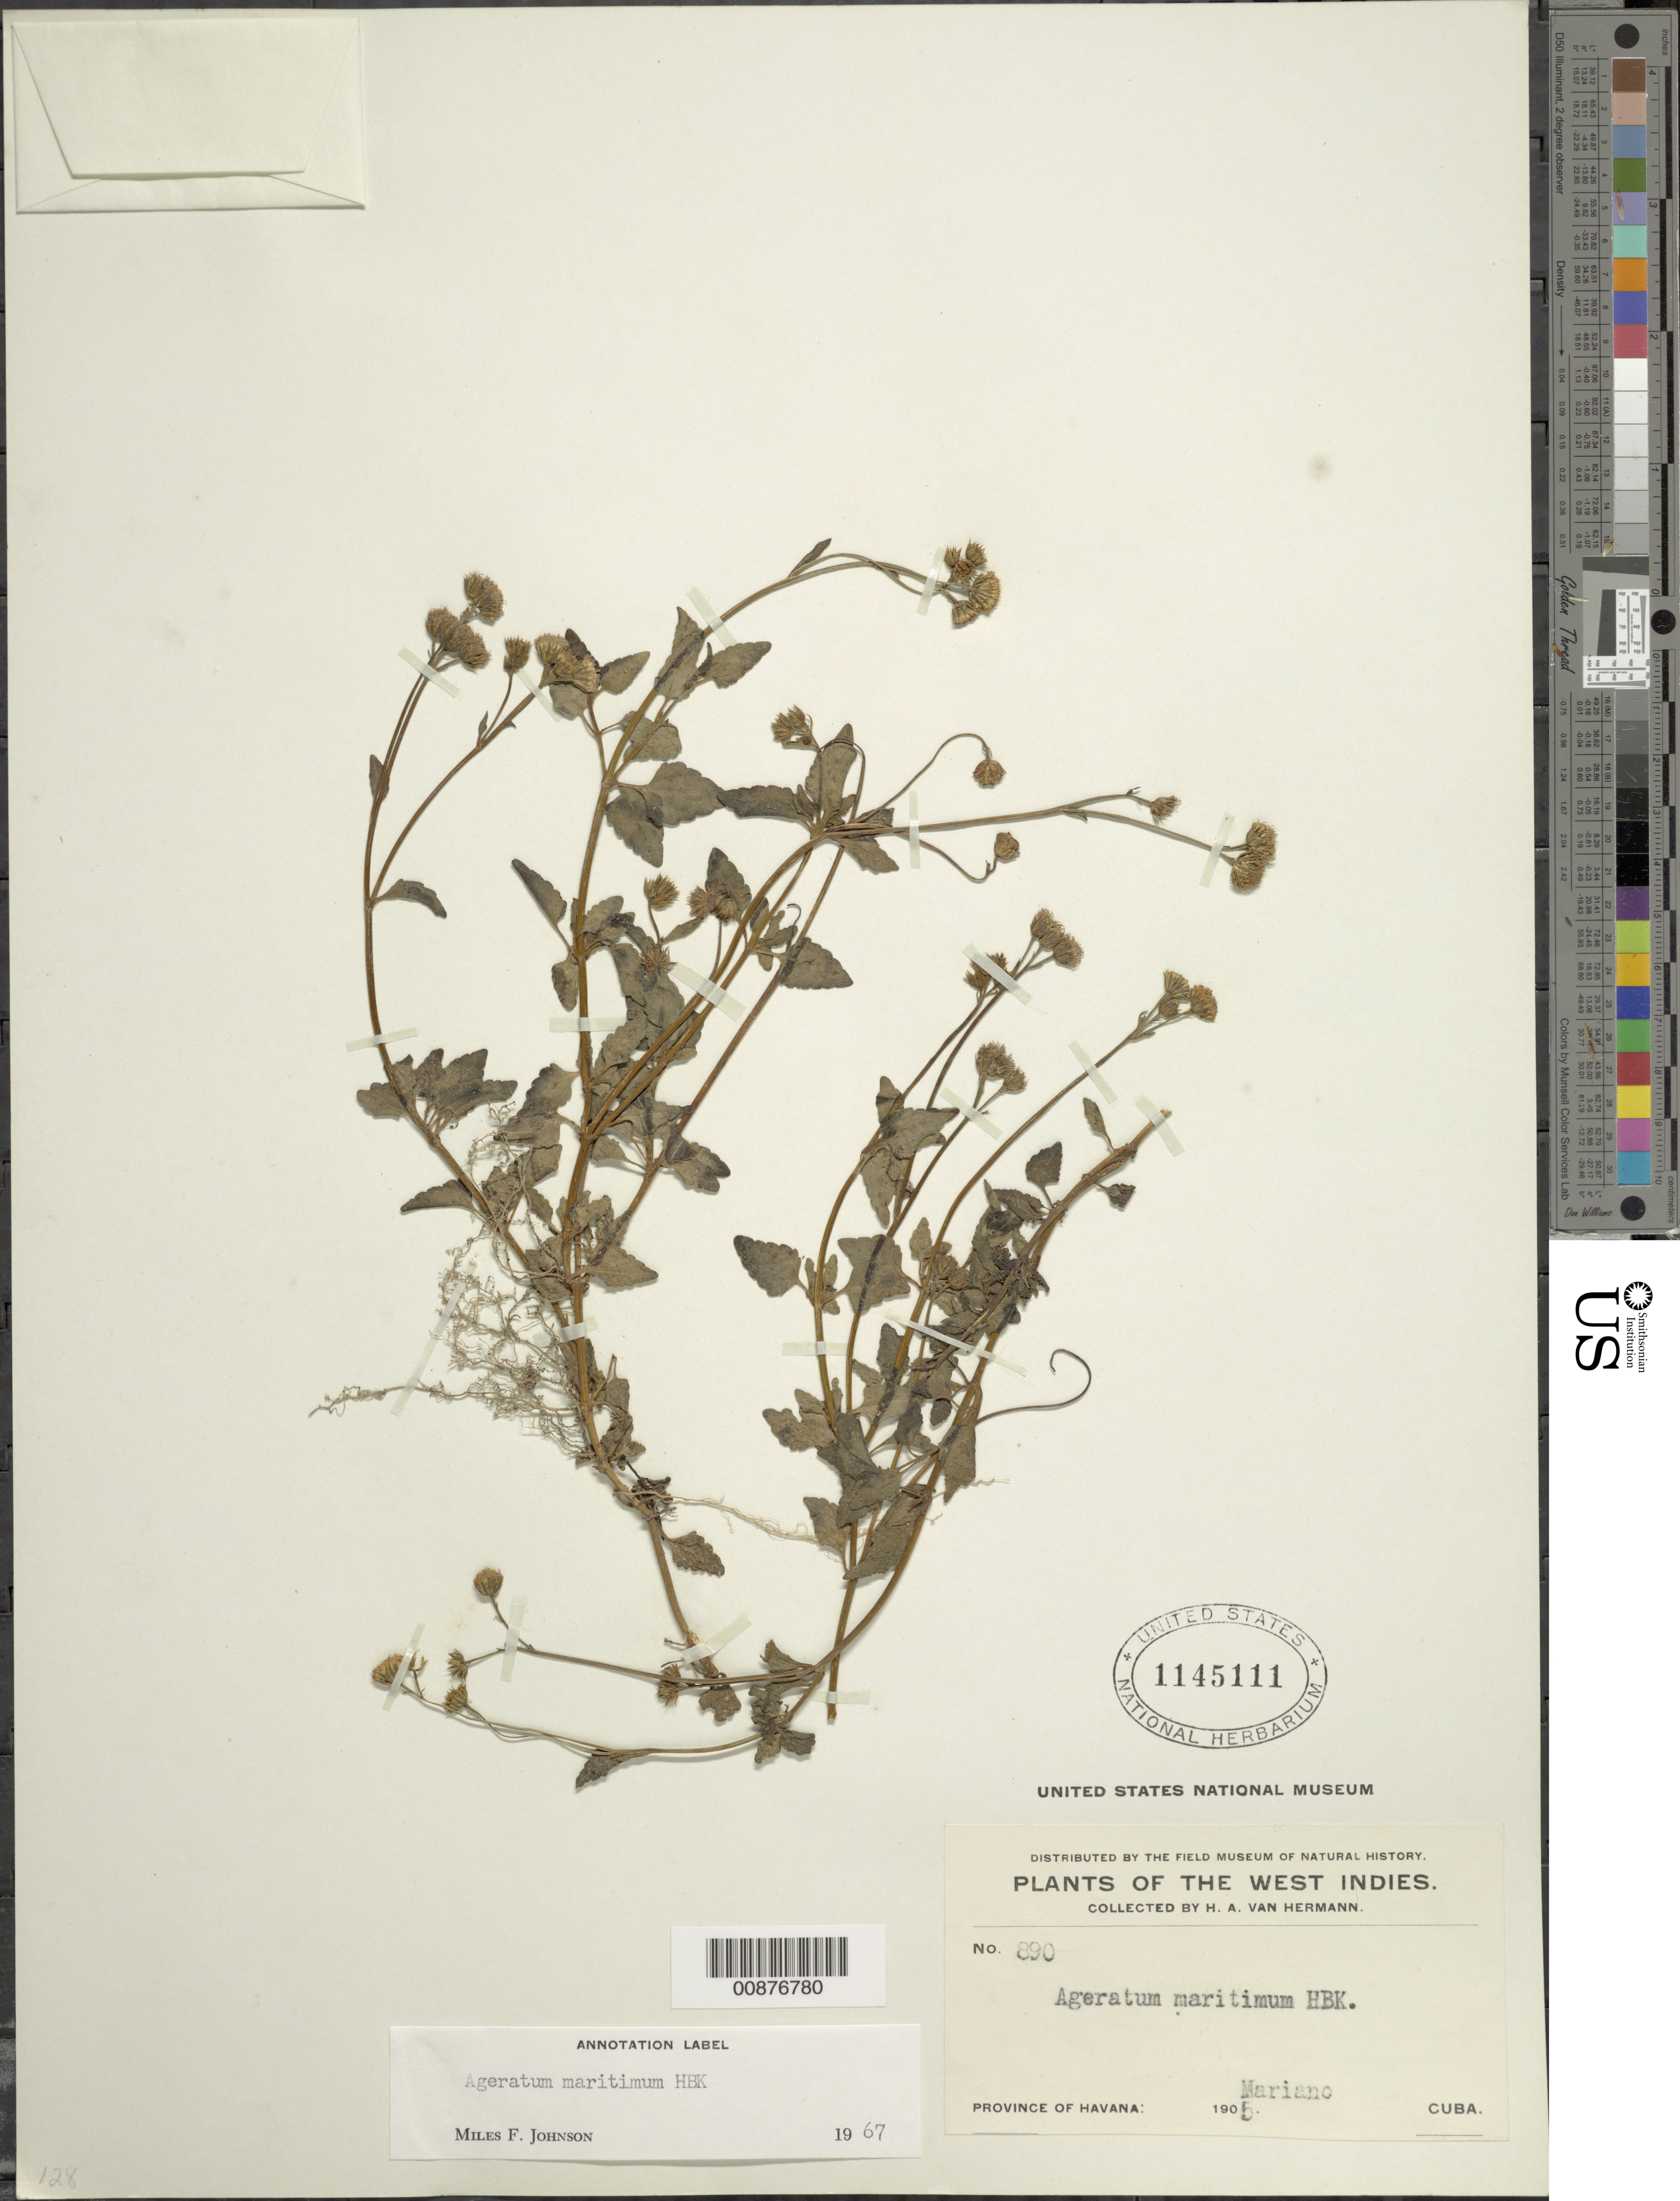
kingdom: Plantae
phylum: Tracheophyta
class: Magnoliopsida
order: Asterales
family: Asteraceae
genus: Ageratum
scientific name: Ageratum maritimum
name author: Kunth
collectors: H. A. Van Hermann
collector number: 890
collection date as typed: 1905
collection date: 1905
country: Cuba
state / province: La Habana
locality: Mariano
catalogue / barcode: US 1145111